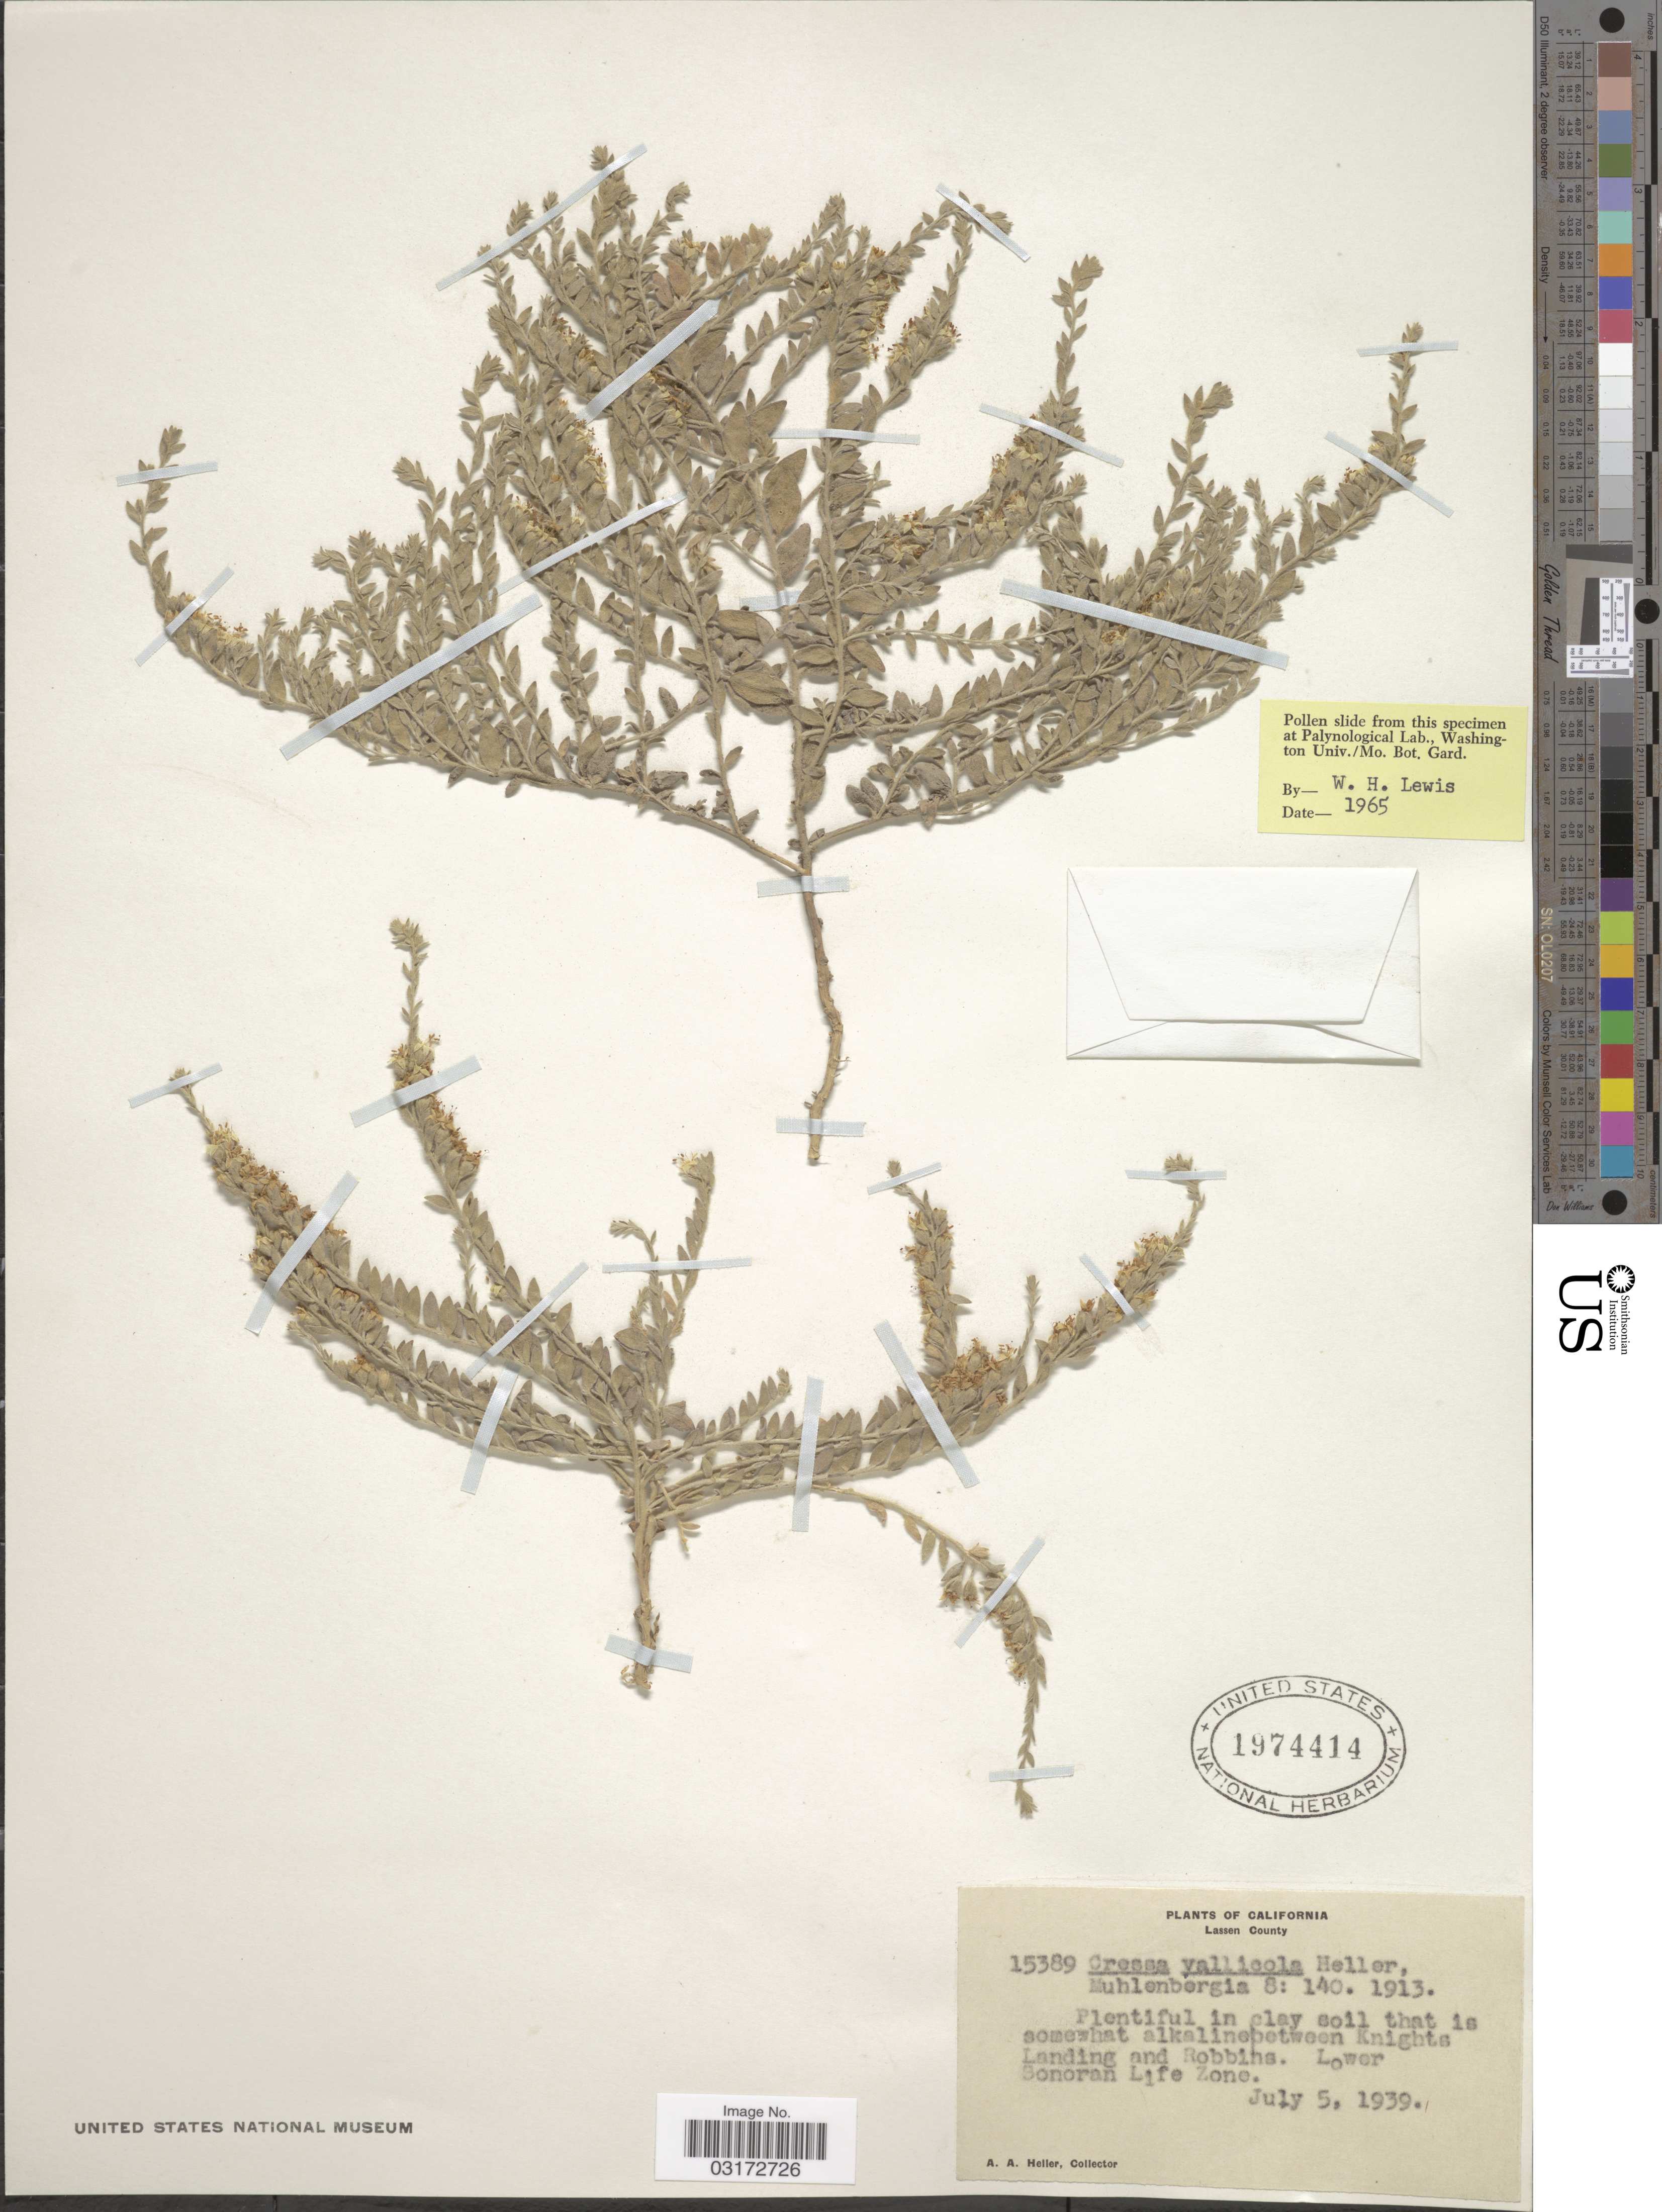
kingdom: Plantae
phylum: Tracheophyta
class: Magnoliopsida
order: Solanales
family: Convolvulaceae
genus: Cressa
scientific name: Cressa truxillensis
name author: Kunth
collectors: A. A. Heller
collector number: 15389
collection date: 1939-07-05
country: United States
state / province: California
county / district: Lassen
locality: Lassen County. Plentiful in clay soil that is somewhat alkaline between Knights Landing and Robbins. Lower Sonoran Life Zone.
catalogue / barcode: US 1974414